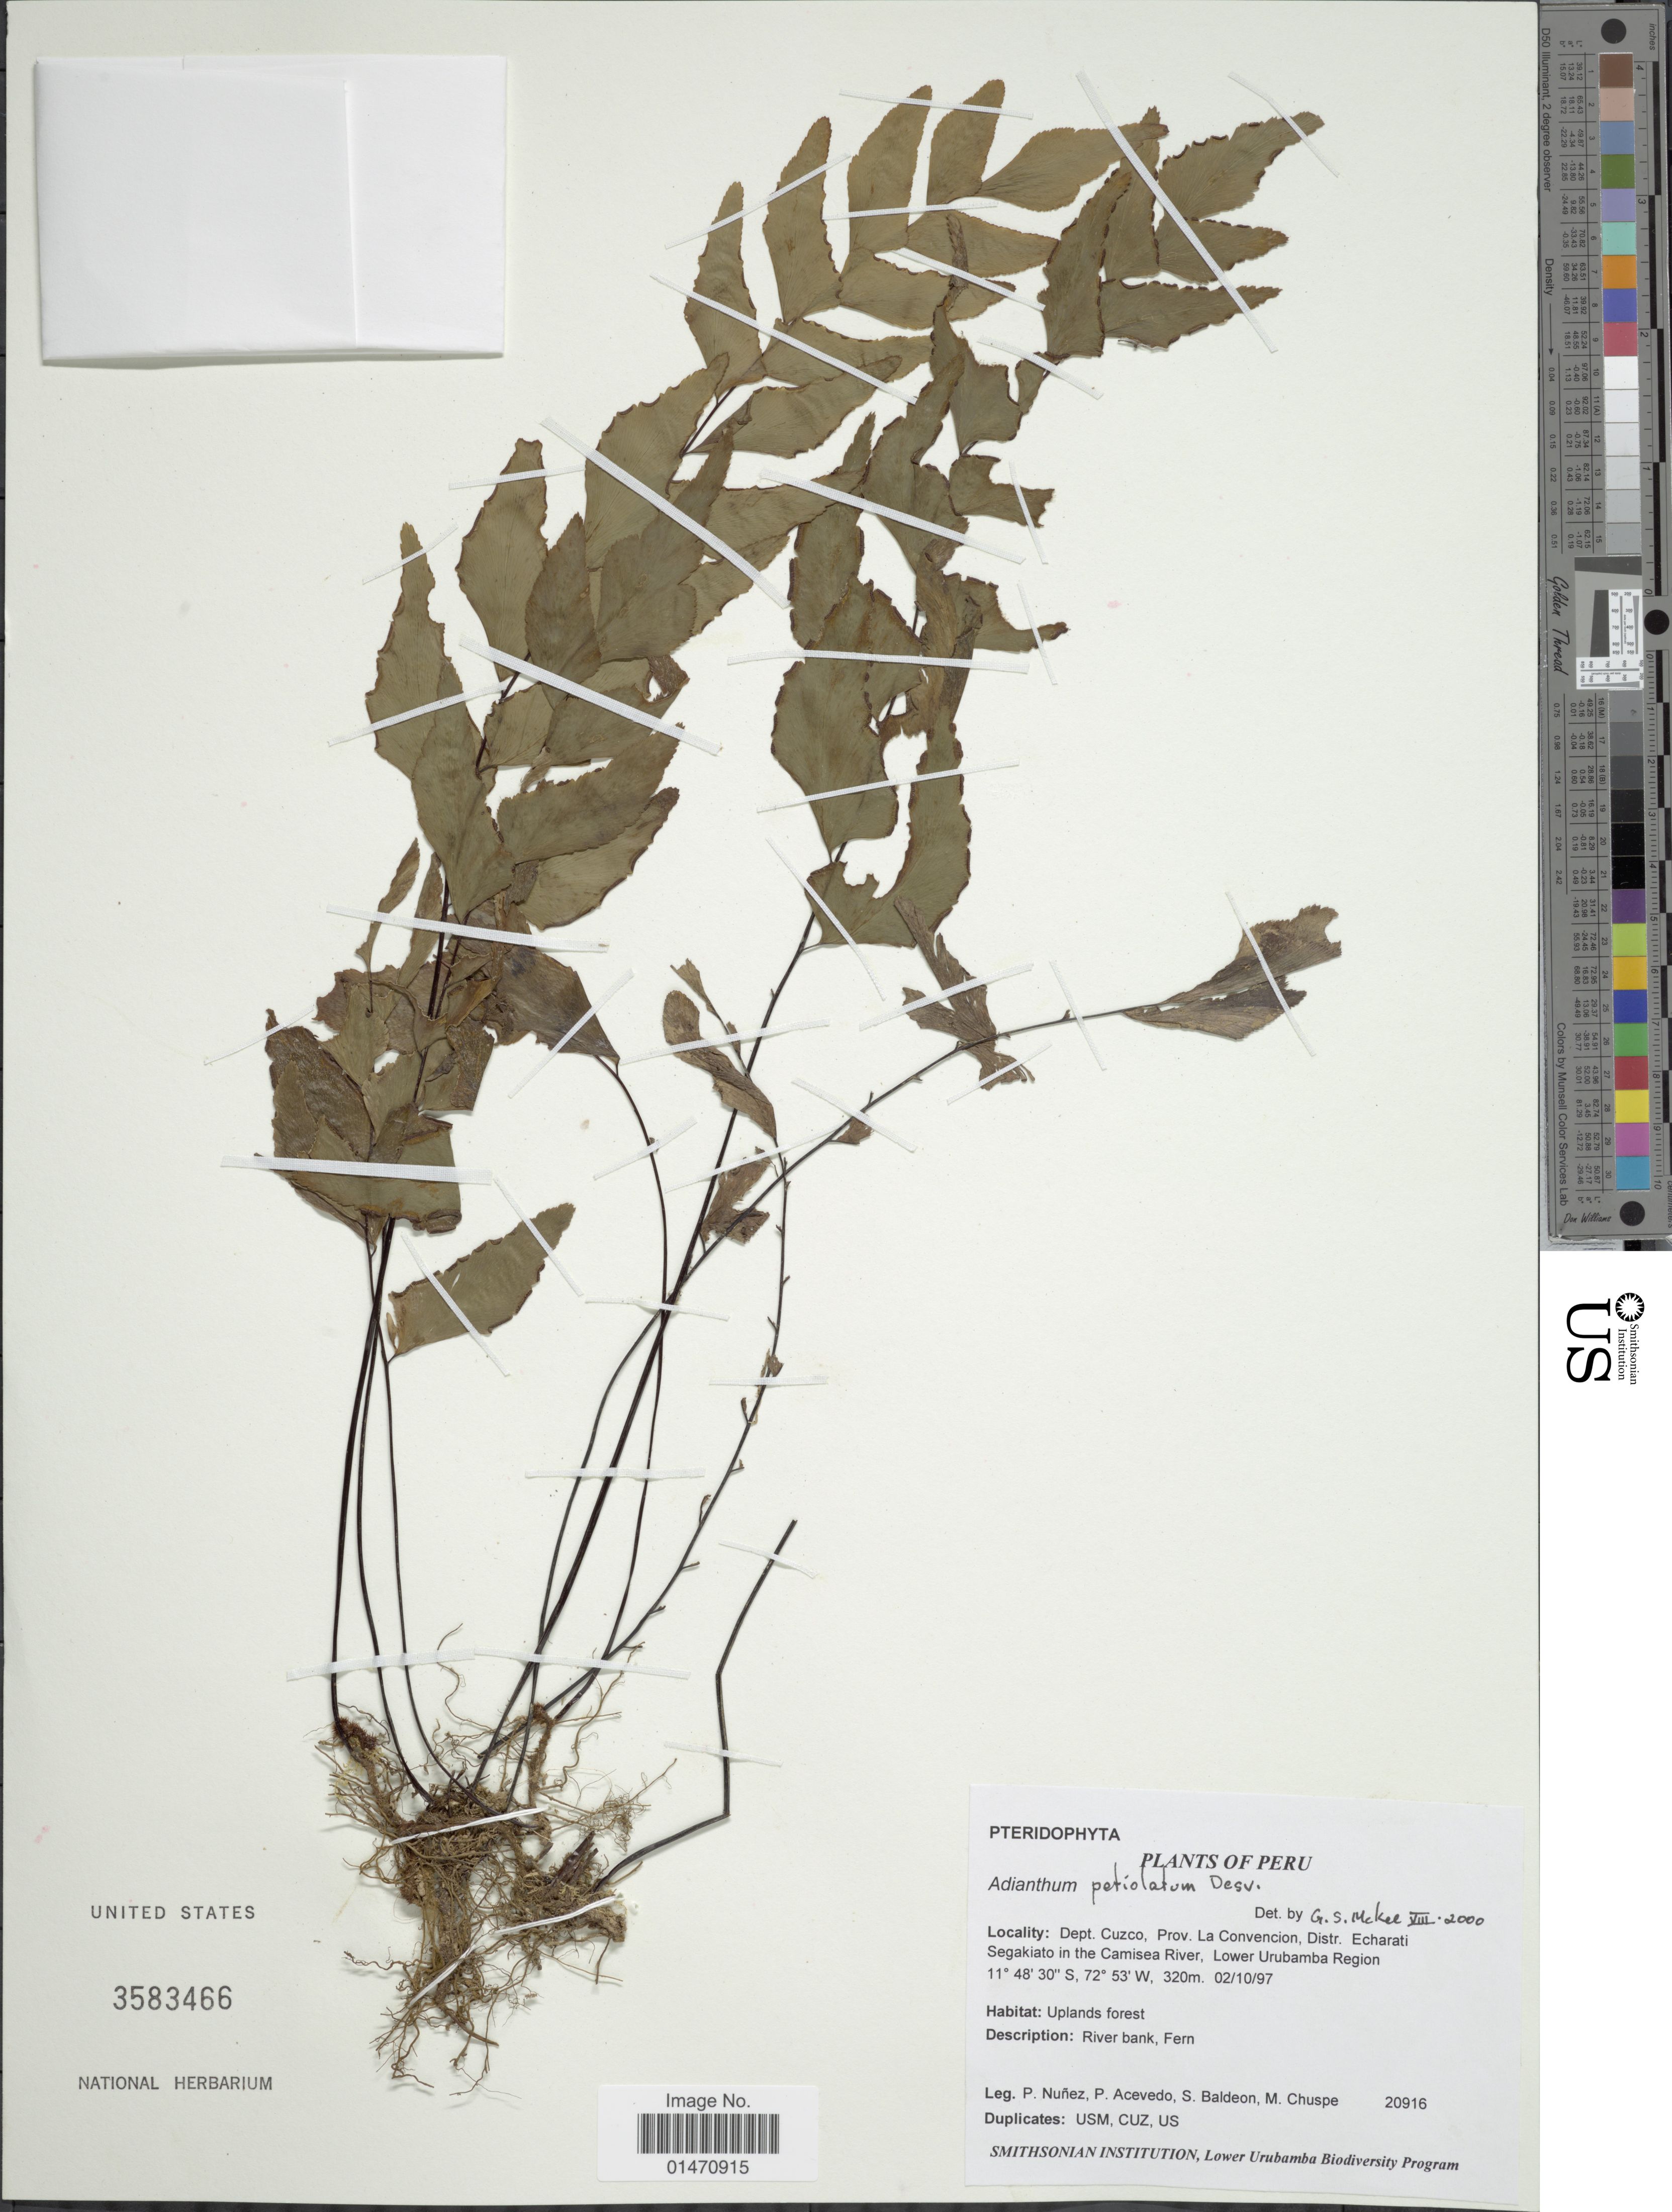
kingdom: Plantae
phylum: Tracheophyta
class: Polypodiopsida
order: Polypodiales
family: Pteridaceae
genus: Adiantum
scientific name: Adiantum petiolatum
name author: Desv.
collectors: P. Nuñez V., S. Acevedo, S. Baldeon & M. Chuspe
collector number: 20916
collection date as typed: Transcribed d/m/y: 2/10/97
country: Peru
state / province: Cusco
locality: Dept. Cuzco, prov. La Convencion, distr. Echarati Segakiato in the Camisea river, lower Urubamba region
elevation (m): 320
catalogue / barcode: US 3583466